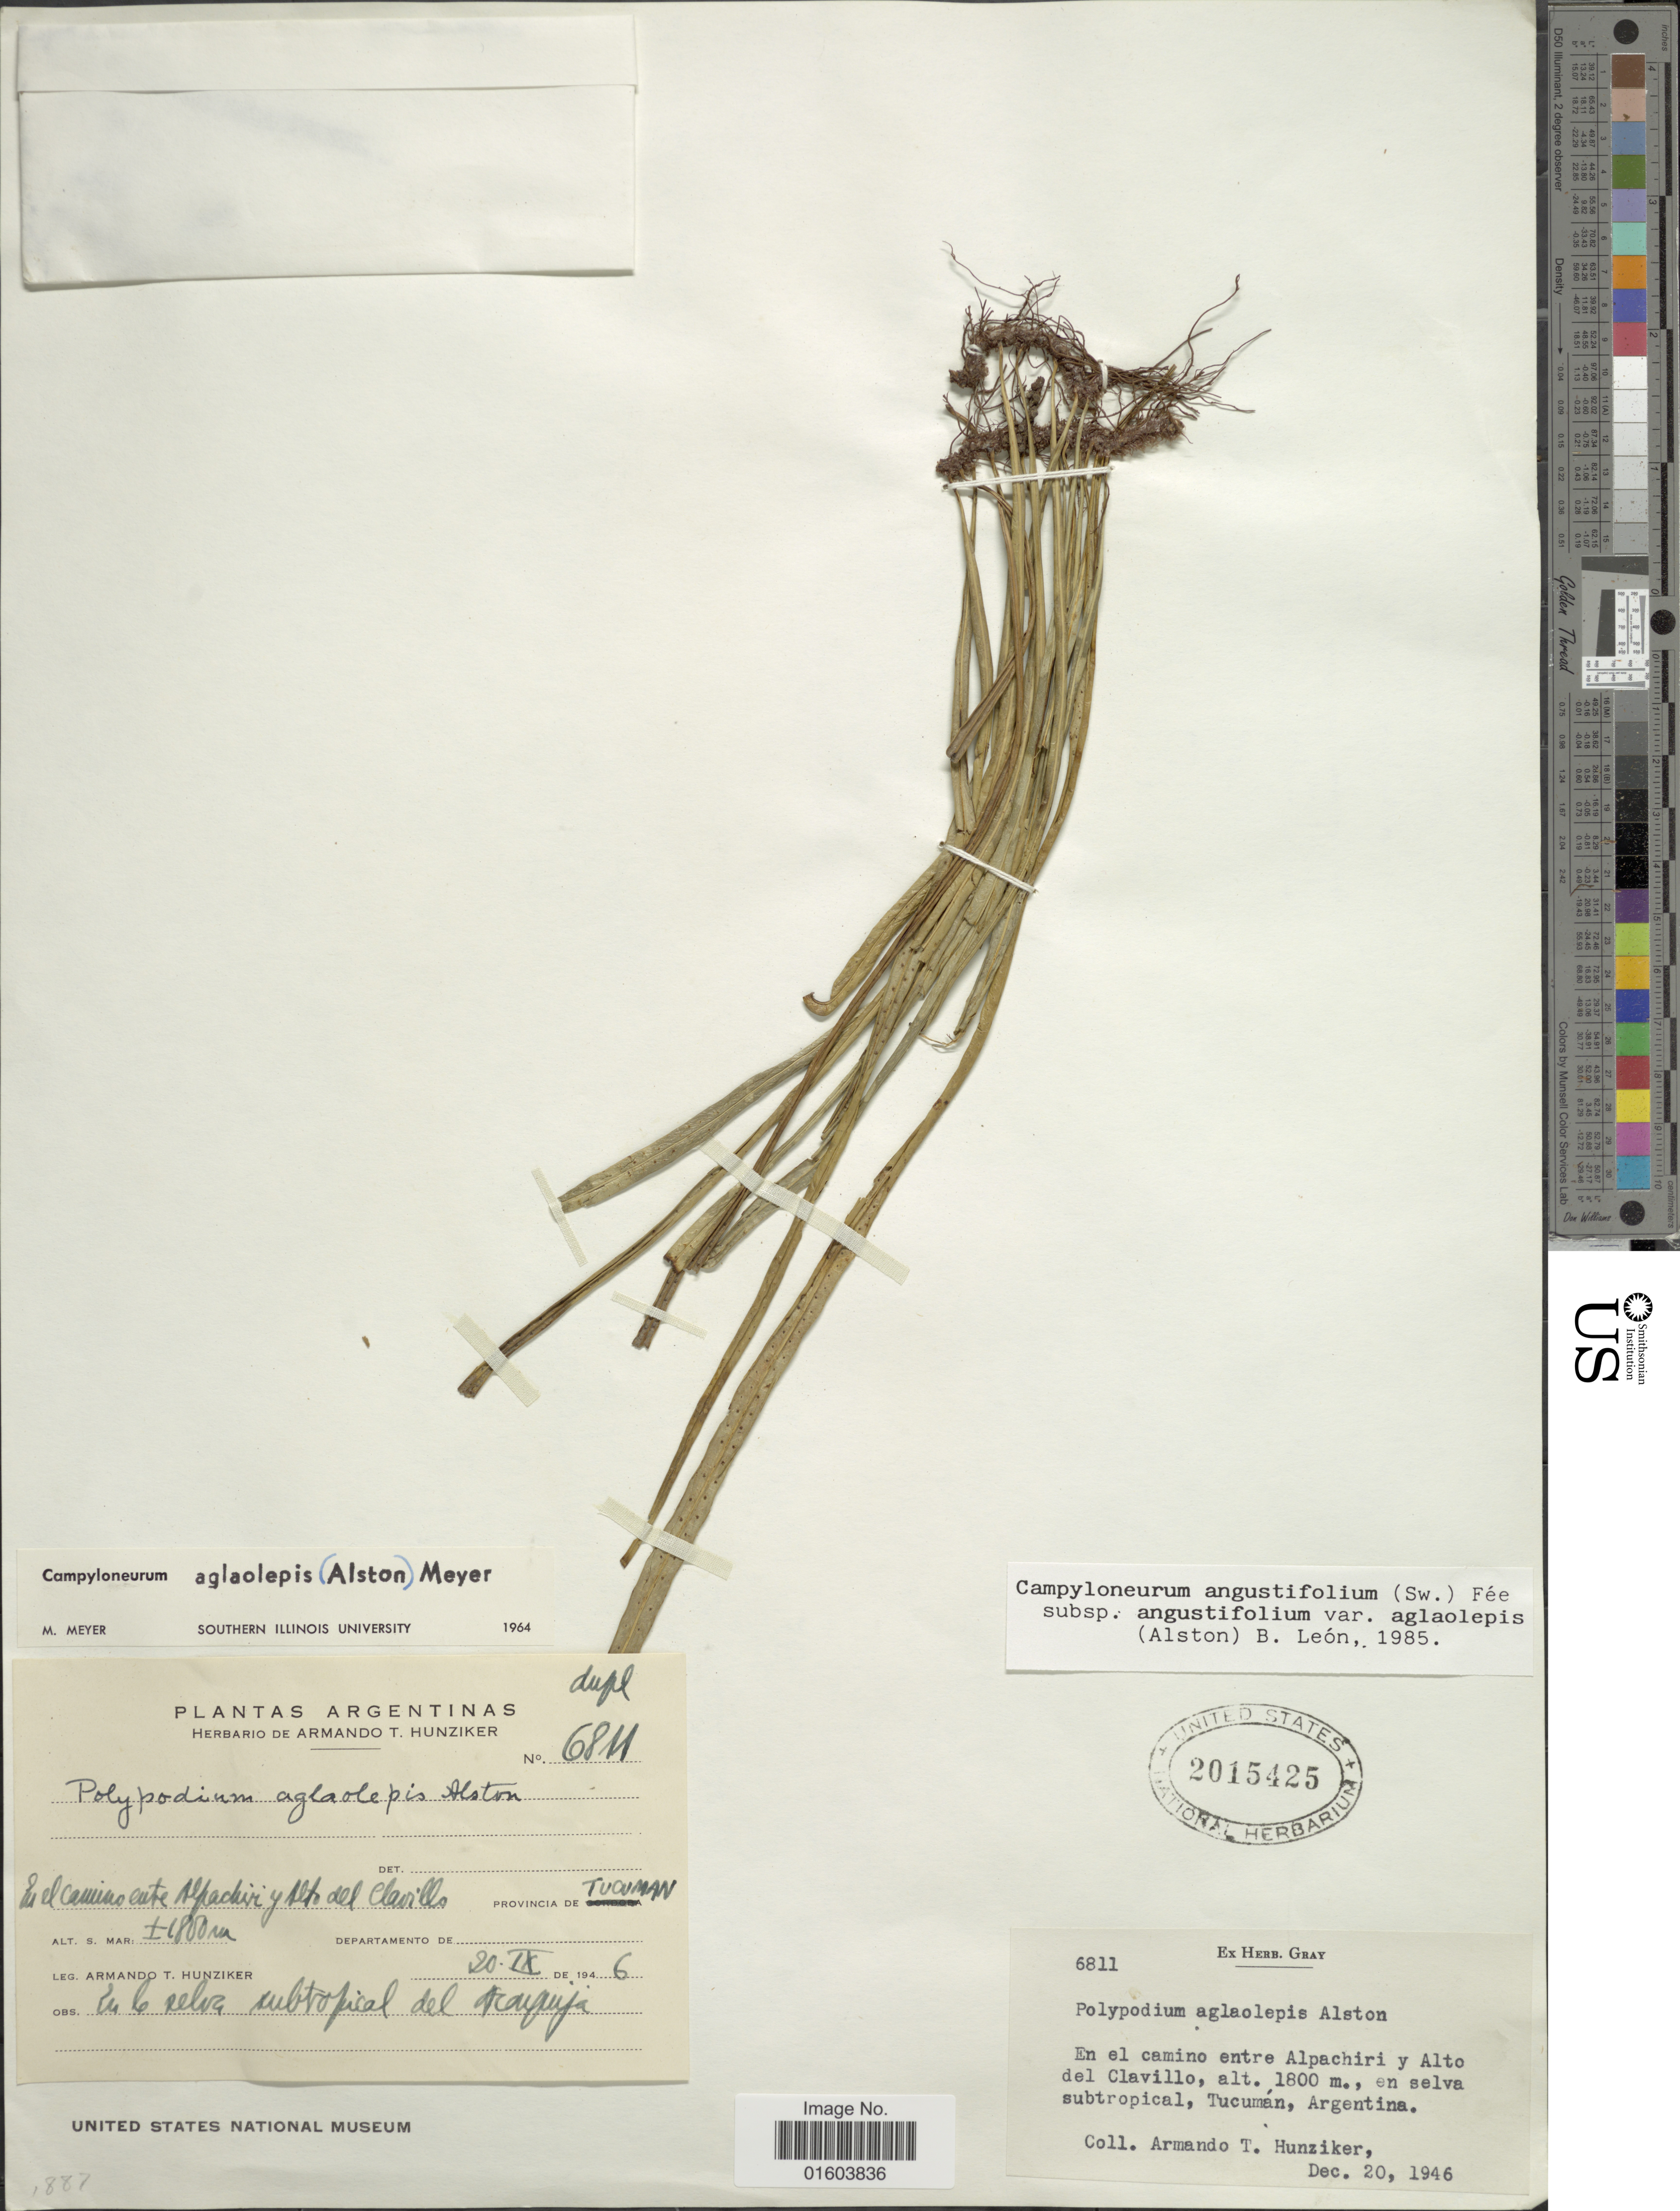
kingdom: Plantae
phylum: Tracheophyta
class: Polypodiopsida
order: Polypodiales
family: Polypodiaceae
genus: Campyloneurum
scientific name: Campyloneurum aglaolepis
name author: (Alston) Sota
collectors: A. T. Hunziker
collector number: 6811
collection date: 1946-12-20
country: Argentina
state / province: Tucuman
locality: En el camino entre Alpachiri y Alto del Clavillo. en selva subtropical, Tucuman, Argentina.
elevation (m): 1800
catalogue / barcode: US 2015425